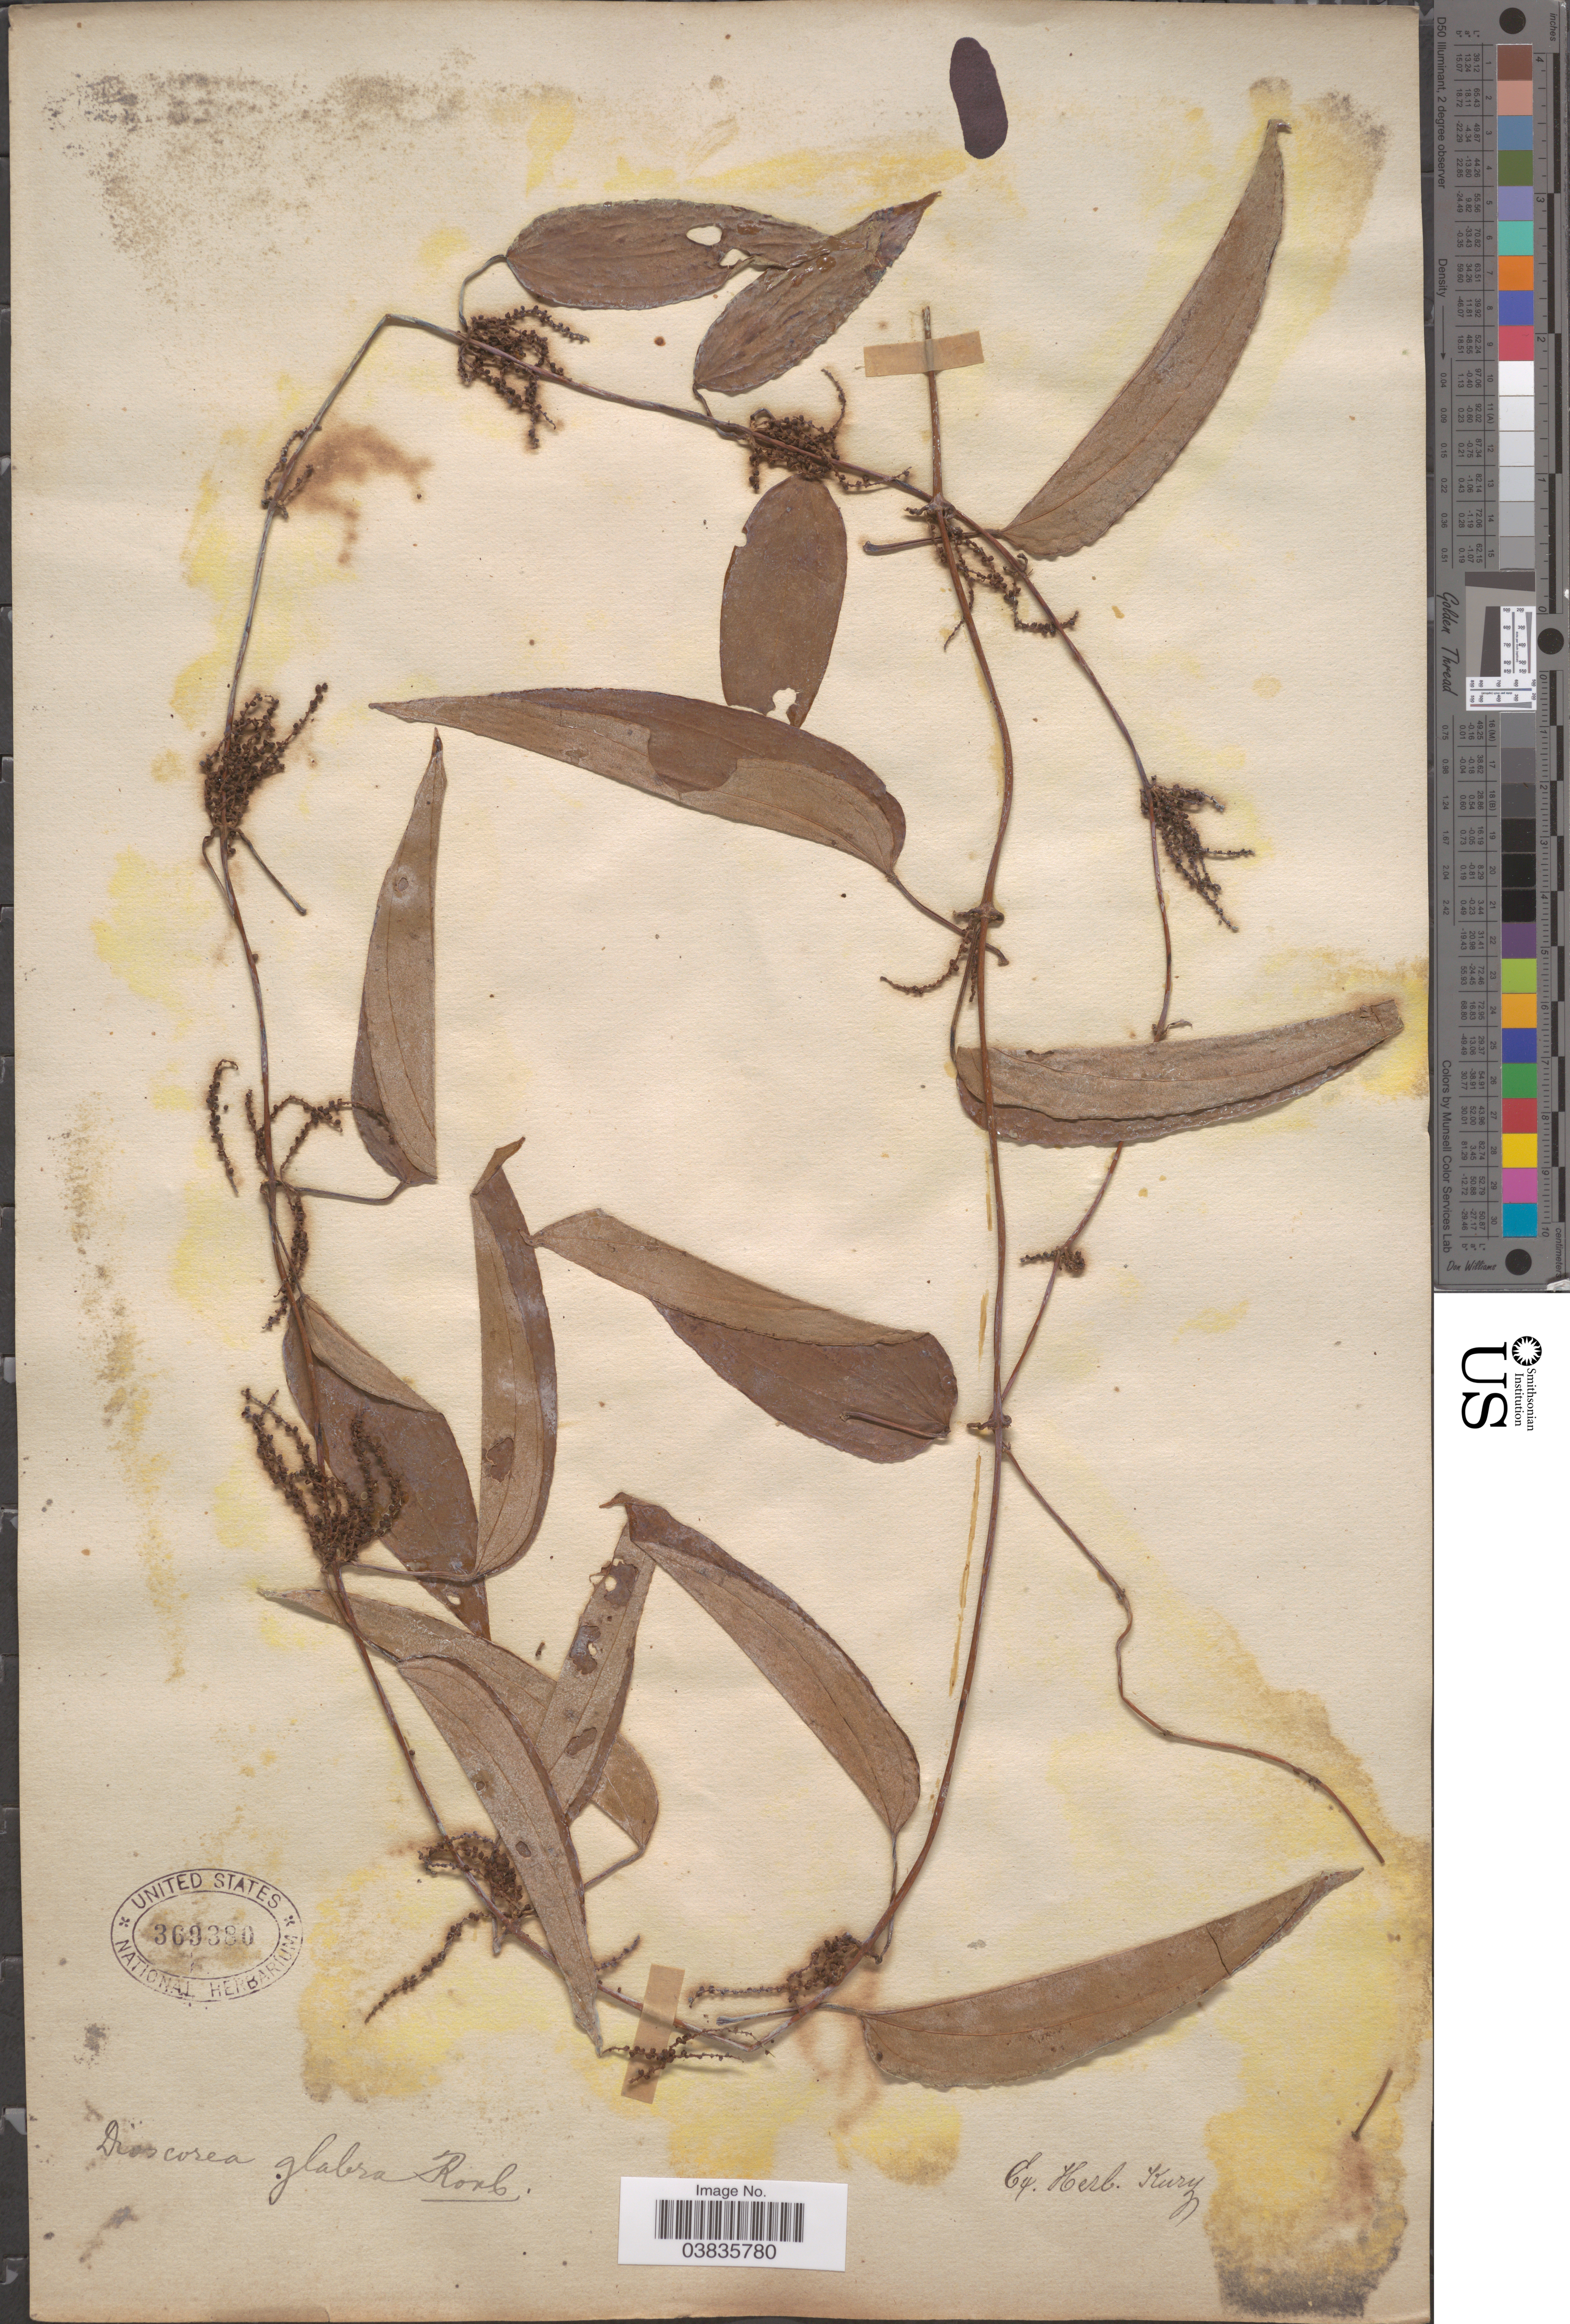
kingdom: Plantae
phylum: Tracheophyta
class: Liliopsida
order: Dioscoreales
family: Dioscoreaceae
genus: Dioscorea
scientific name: Dioscorea glabra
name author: Roxb.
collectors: Ex herb. Kurz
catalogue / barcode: US 369380